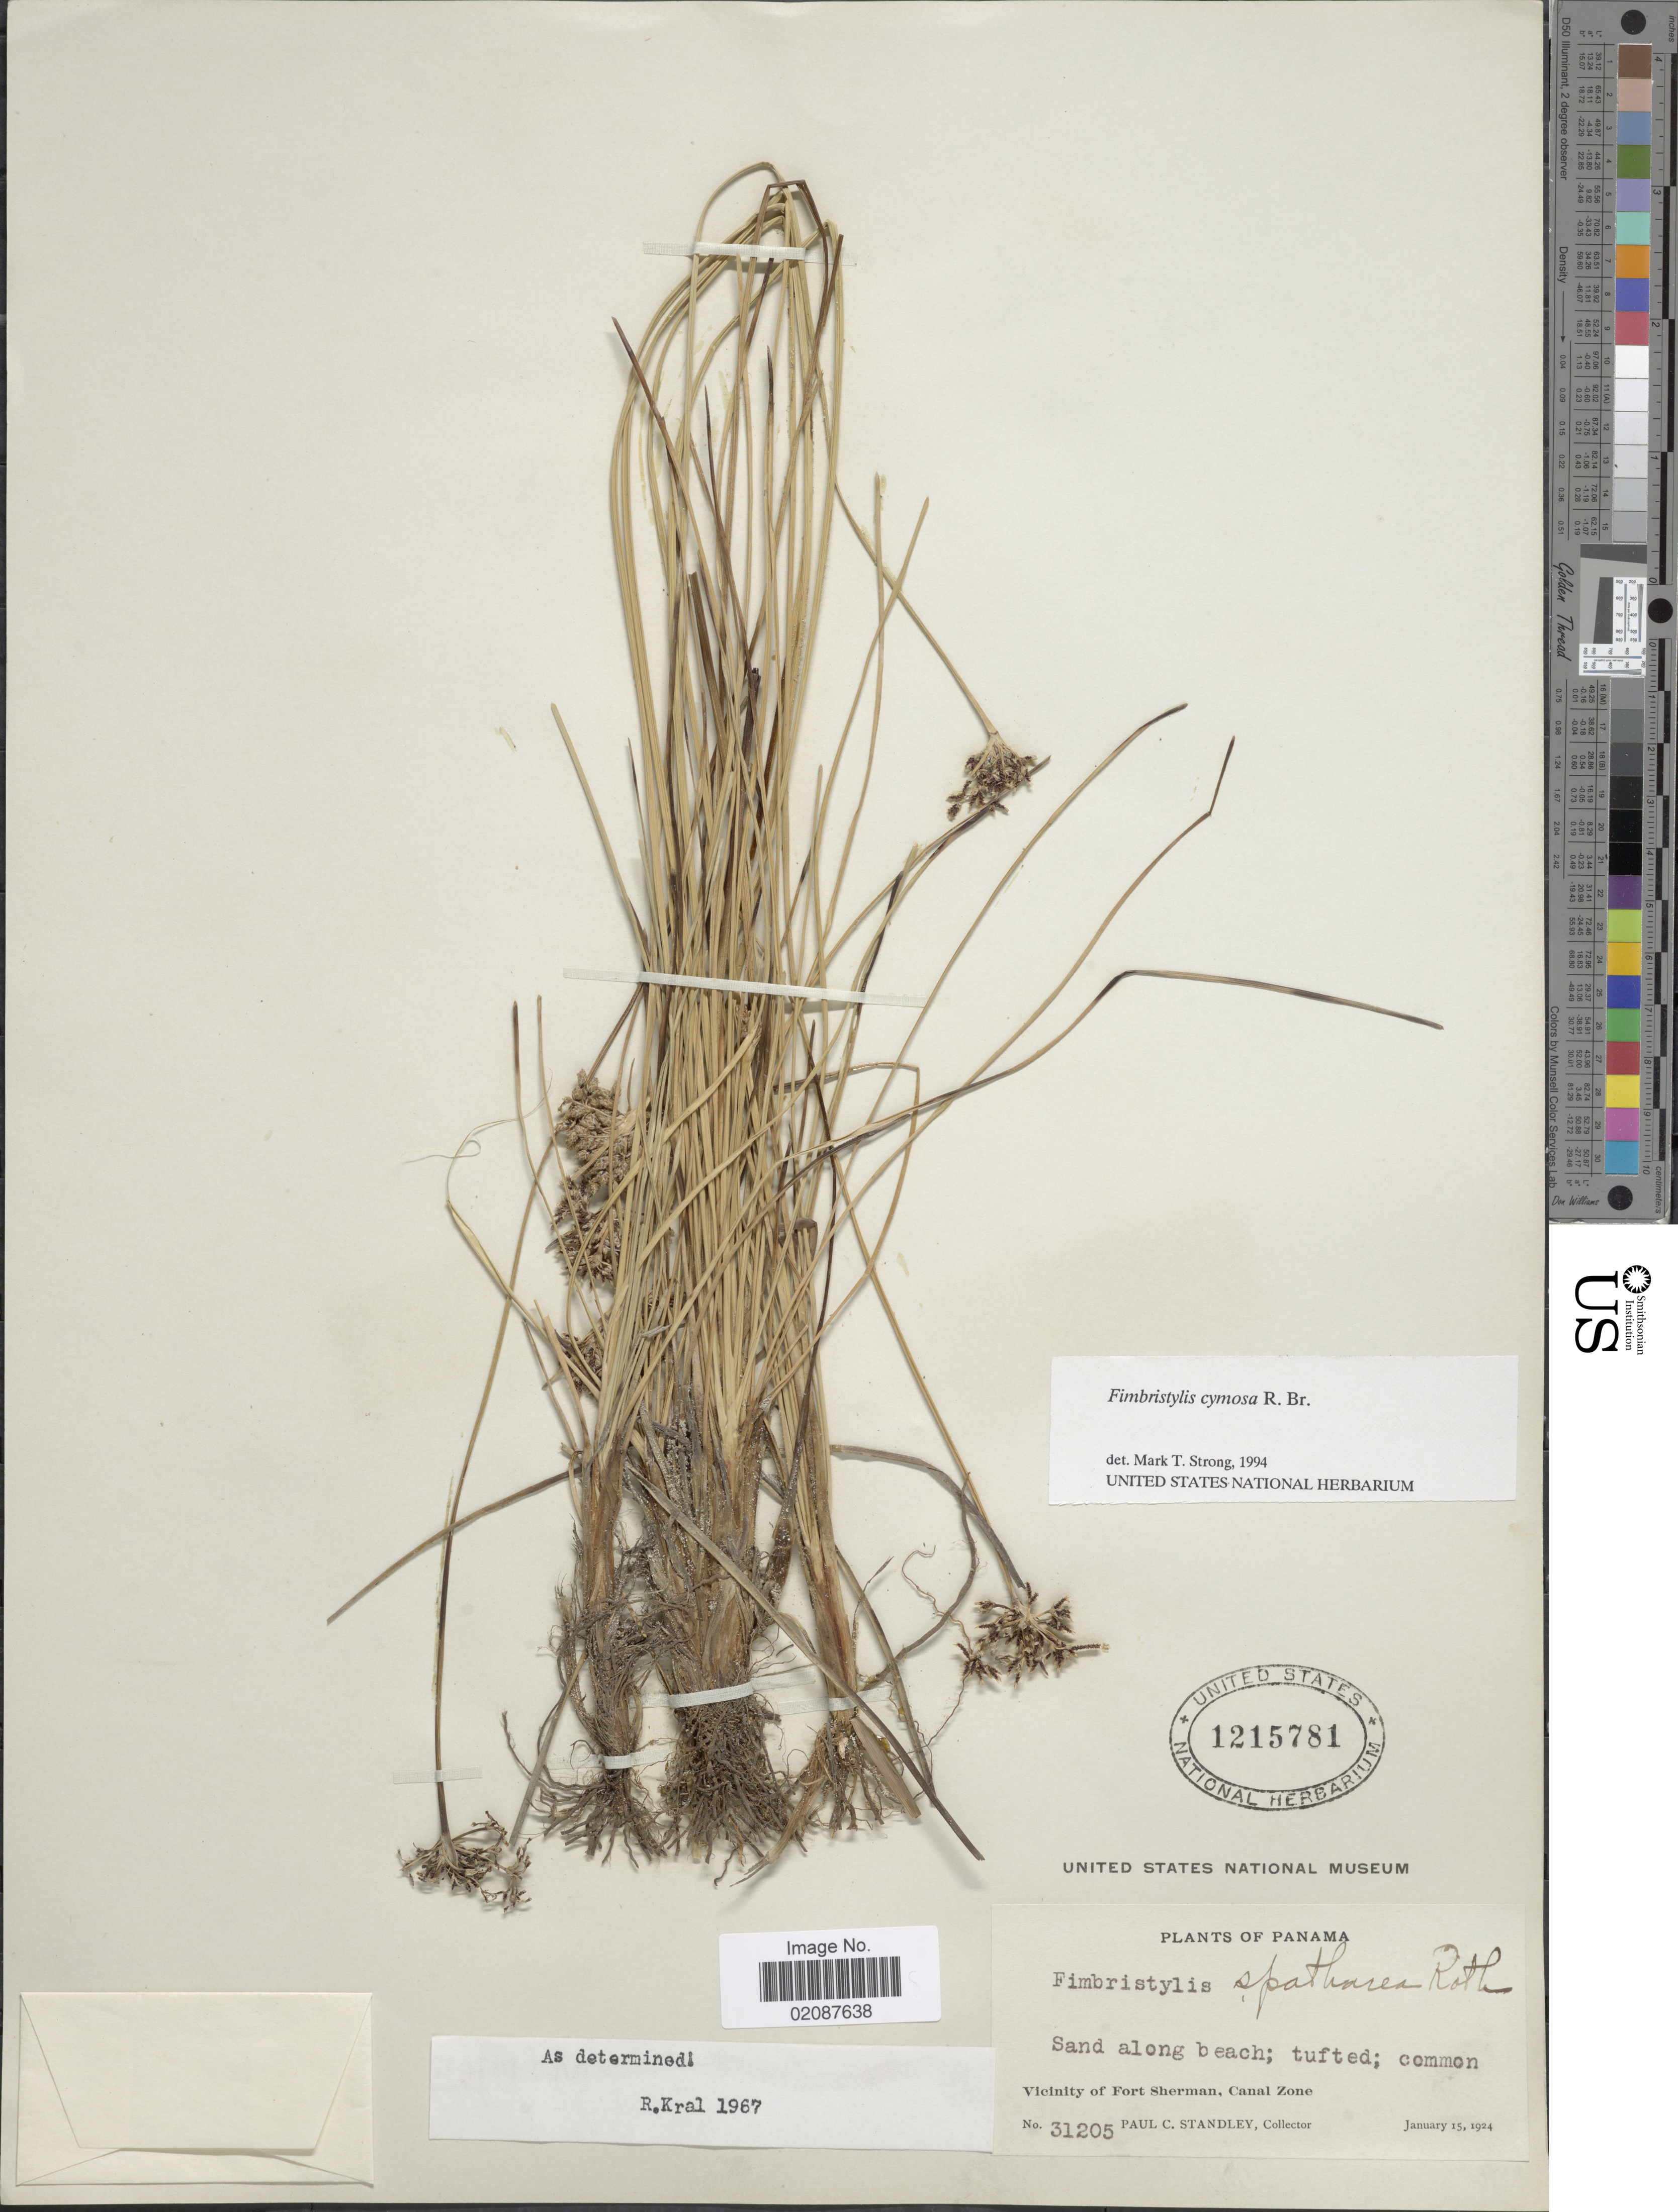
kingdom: Plantae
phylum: Tracheophyta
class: Liliopsida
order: Poales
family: Cyperaceae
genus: Fimbristylis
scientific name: Fimbristylis cymosa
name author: R. Br.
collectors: P. C. Standley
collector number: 31205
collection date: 1924-01-15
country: Panama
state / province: Colón / Panamá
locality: Sand along beach, Vicinity of Fort Sherman, Canal Zone.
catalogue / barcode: US 1215781